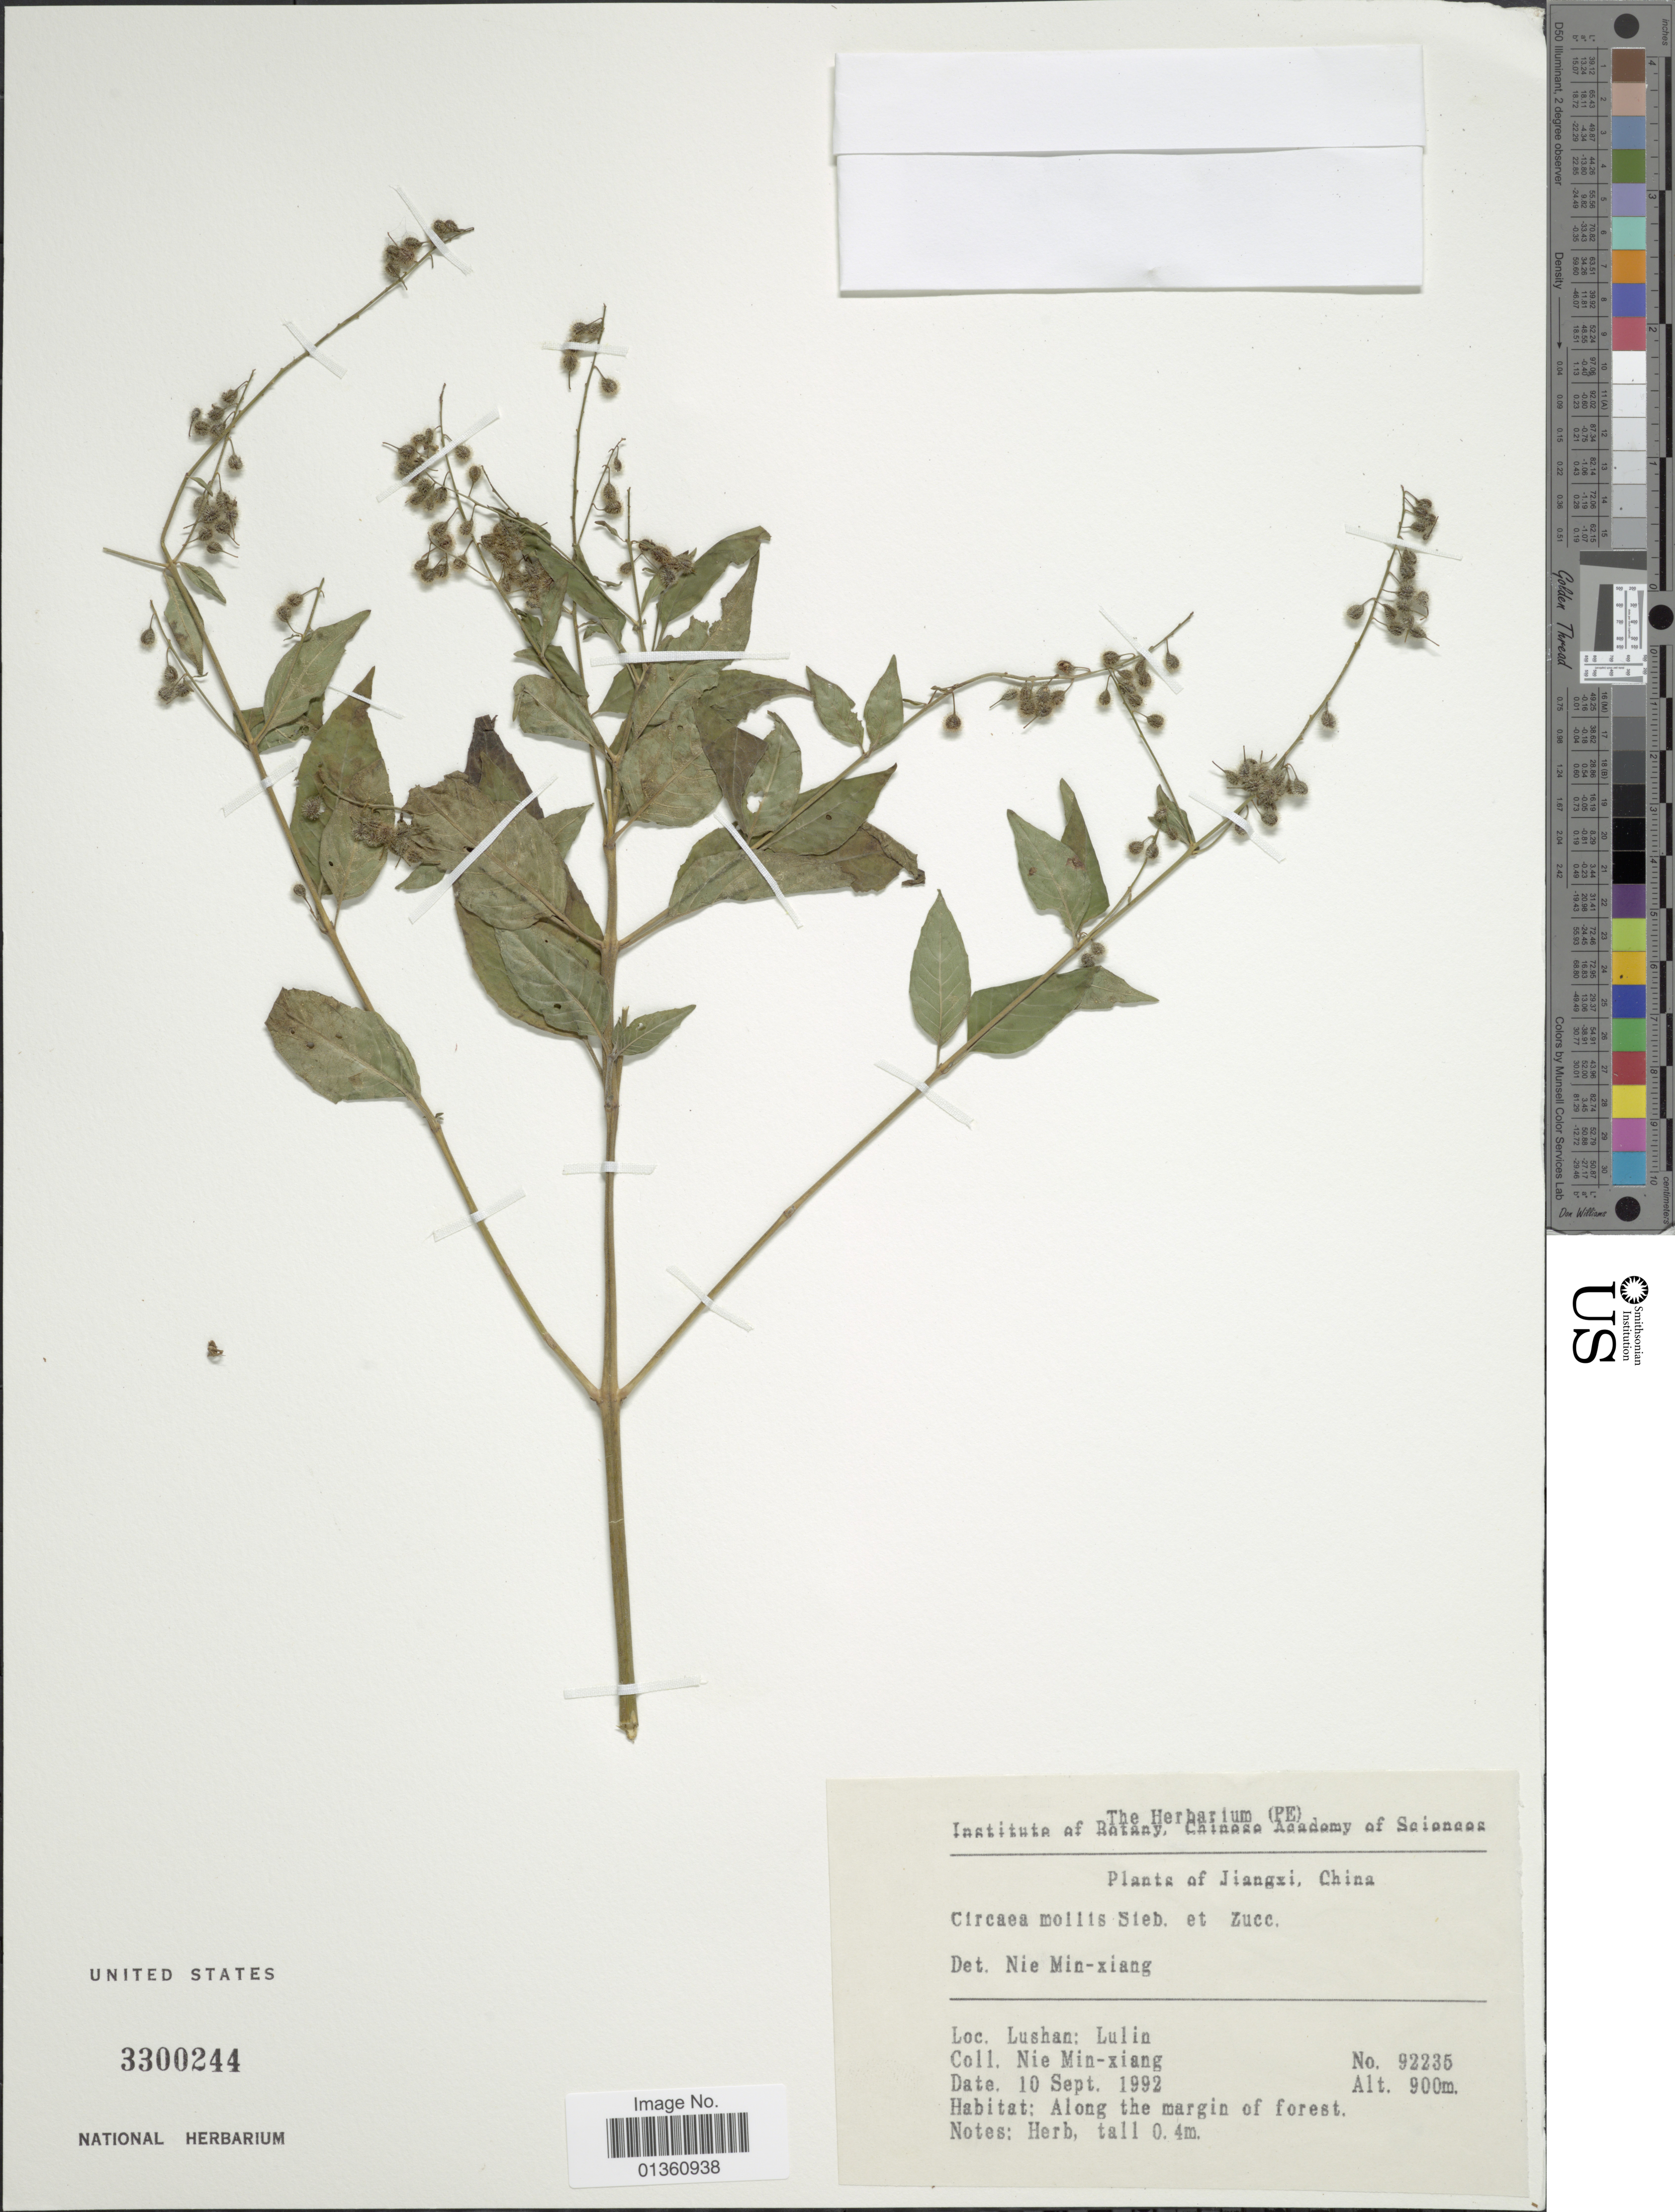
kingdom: Plantae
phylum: Tracheophyta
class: Magnoliopsida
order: Myrtales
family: Onagraceae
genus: Circaea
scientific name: Circaea mollis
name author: Siebold & Zucc.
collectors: M. Nie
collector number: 92235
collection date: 1992-09-10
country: China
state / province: Jiangxi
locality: Jiangxi. Lushan, Lulin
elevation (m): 900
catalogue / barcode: US 3300244